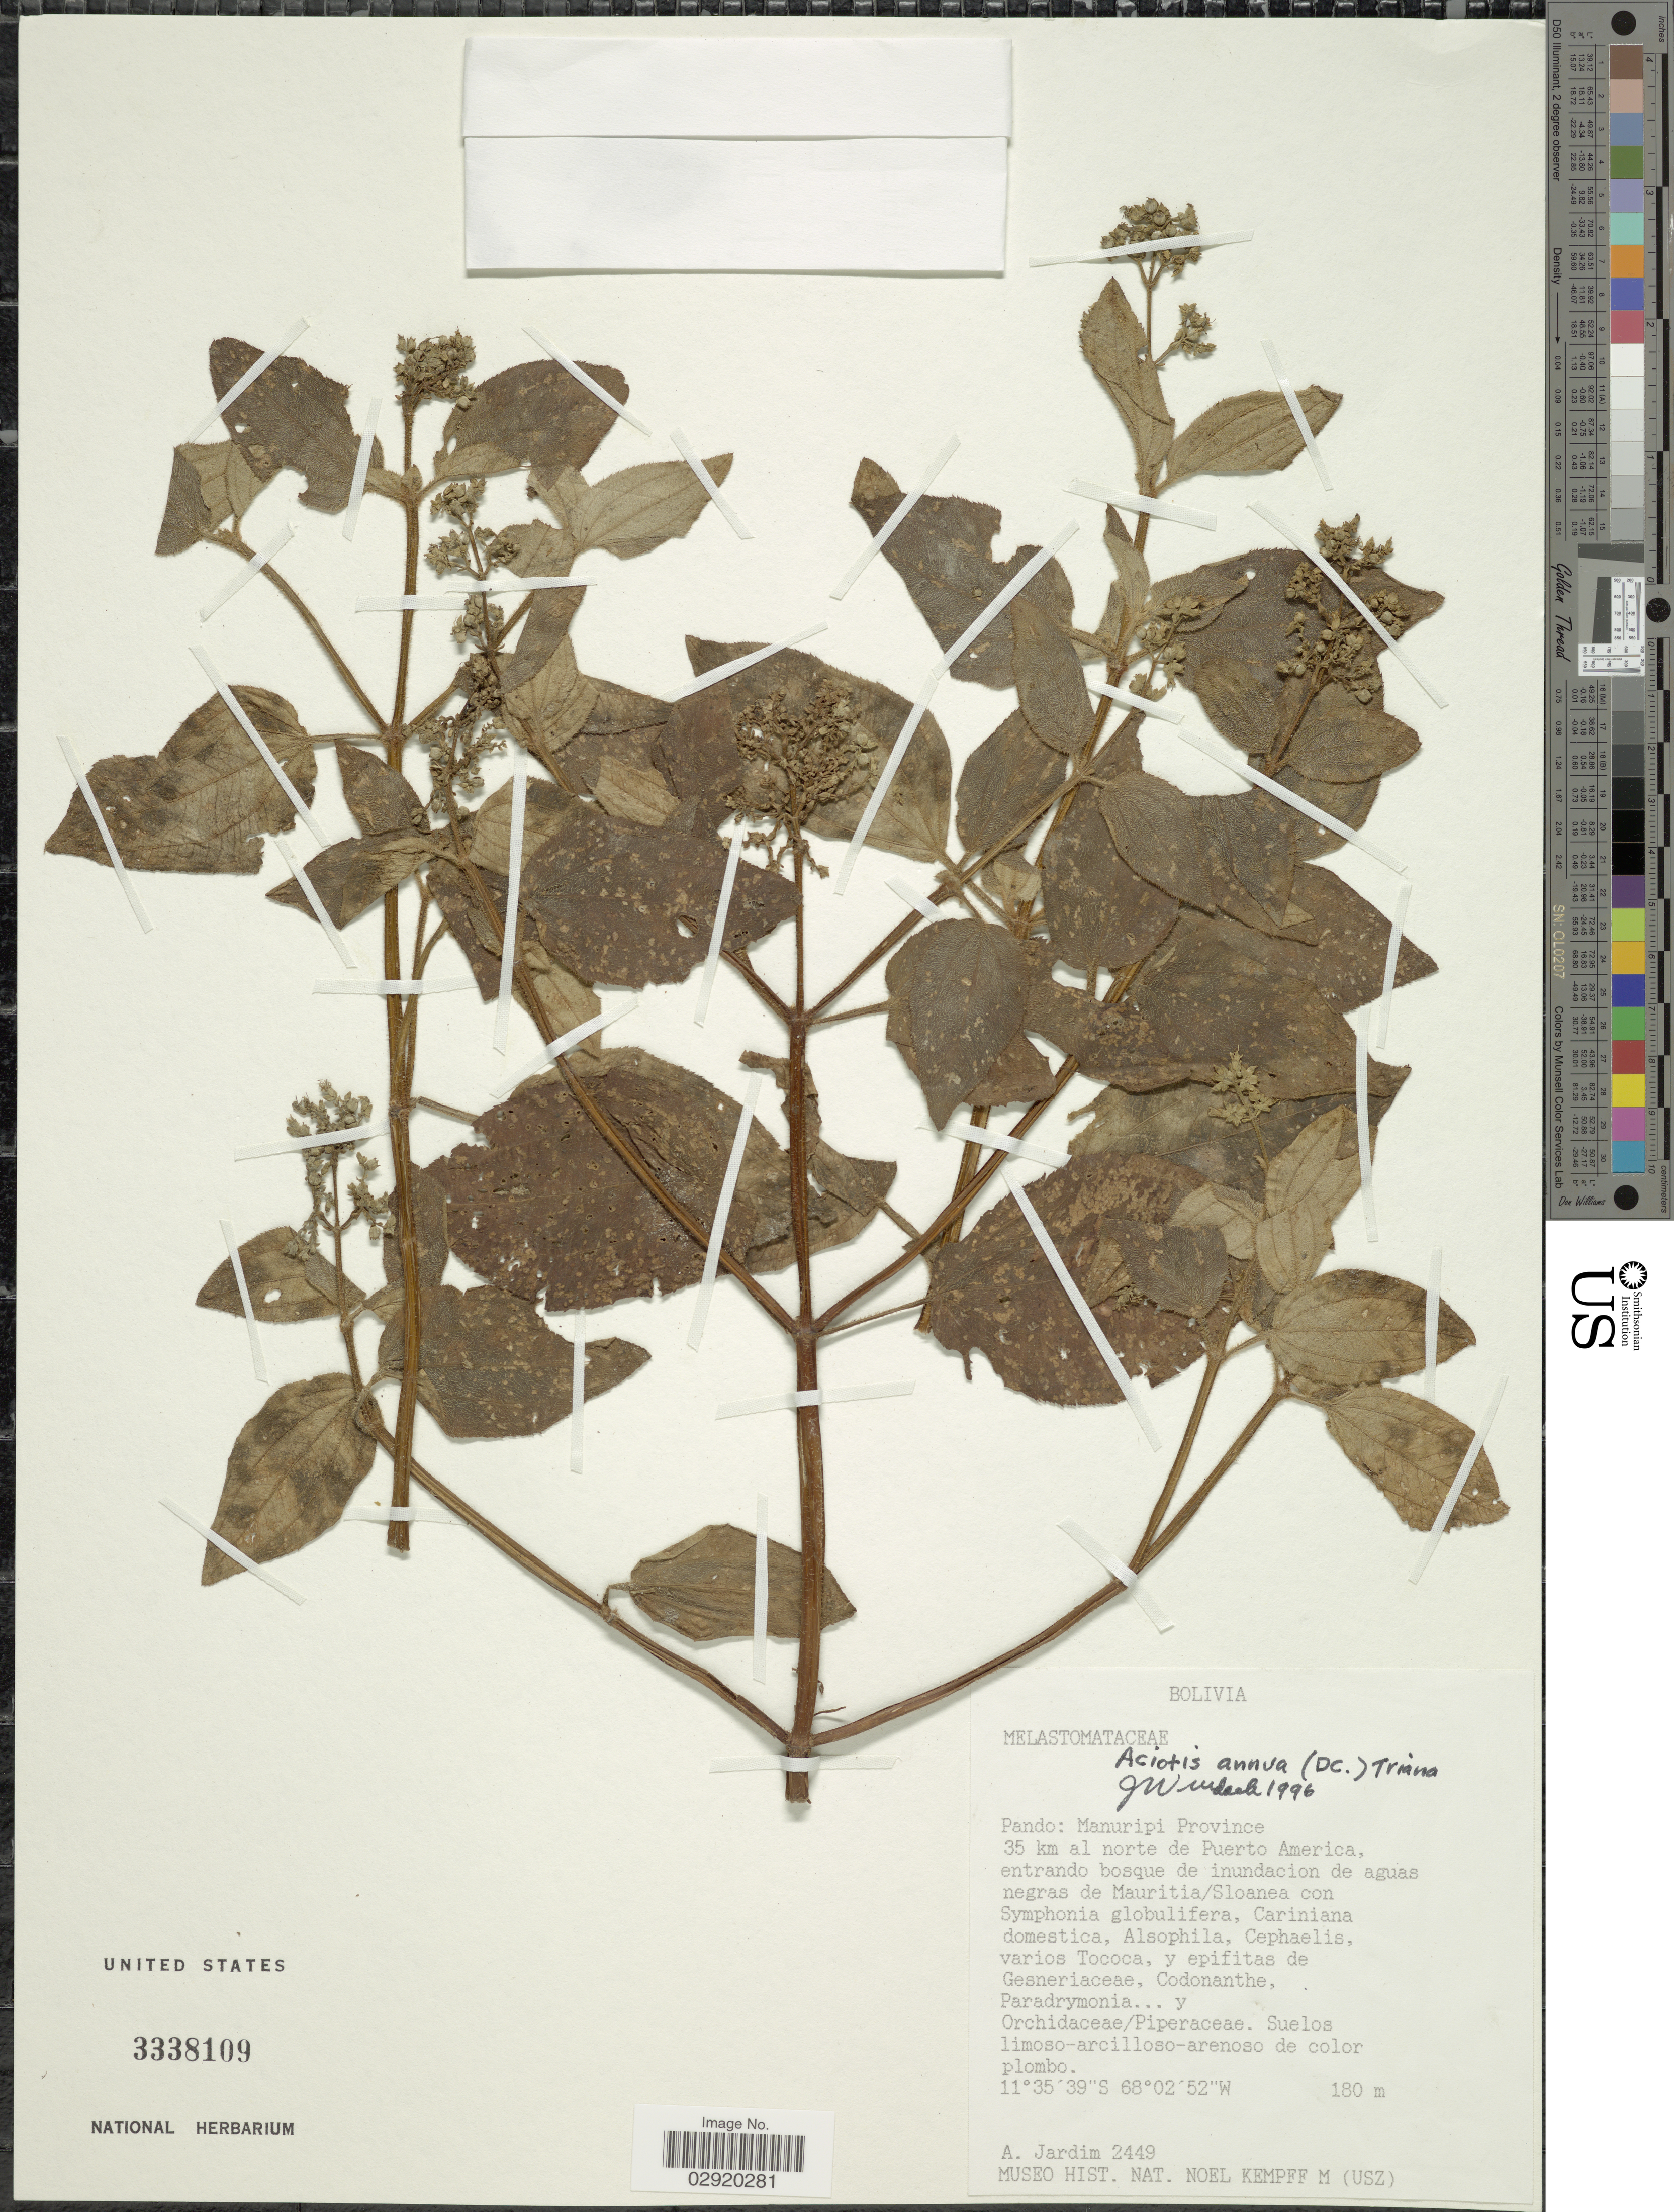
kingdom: Plantae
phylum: Tracheophyta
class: Magnoliopsida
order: Myrtales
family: Melastomataceae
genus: Aciotis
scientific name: Aciotis annua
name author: (Mart. ex DC.) Triana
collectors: A. Jardim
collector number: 2449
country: Bolivia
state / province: Pando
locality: Pando: Manuripi Province. 35 km al norte de puerto America, entrando bosque de inundacion de aguas negras de Mauritia/Sloanea.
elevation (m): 180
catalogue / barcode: US 3338109